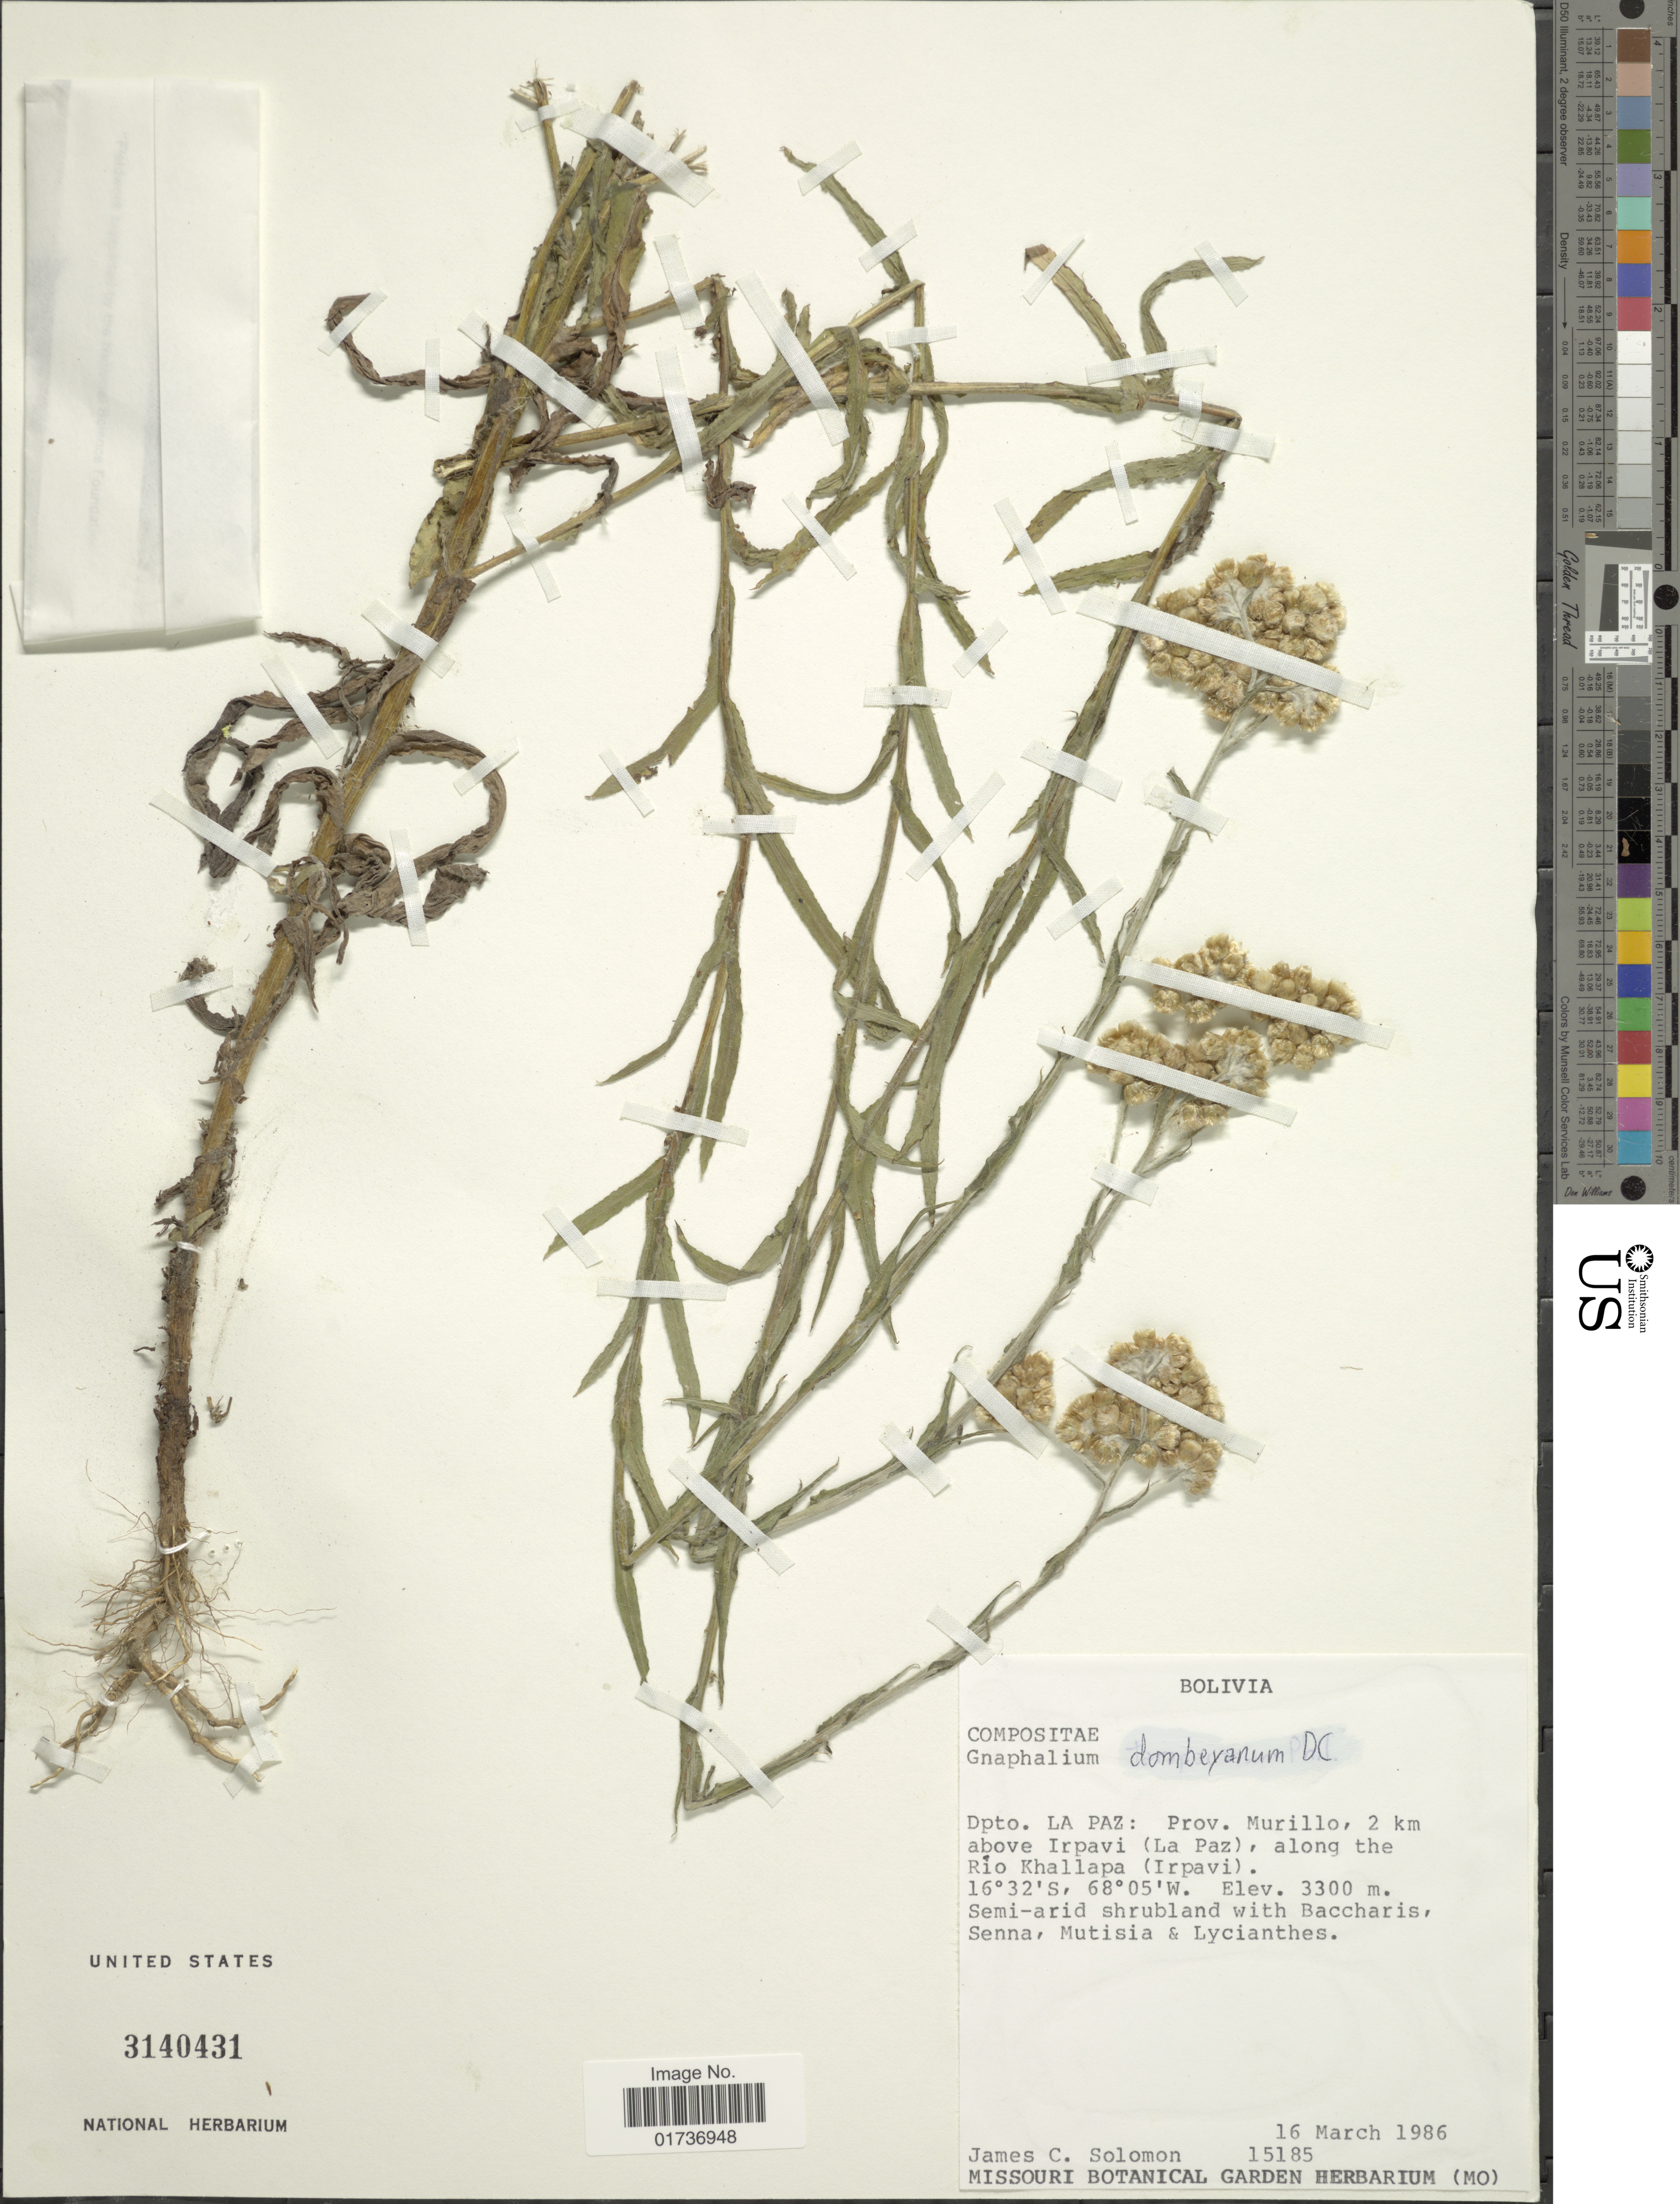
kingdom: Plantae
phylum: Tracheophyta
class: Magnoliopsida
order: Asterales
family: Asteraceae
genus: Gnaphalium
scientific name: Gnaphalium dombeyanum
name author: DC.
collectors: J. C. Solomon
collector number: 15185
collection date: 1986-03-16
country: Bolivia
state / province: La Paz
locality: Dpto La Paz: Prov. Murillo, 2 km above Irpavi (La Paz), along the Rio Khallapa (Irpavi)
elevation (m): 3300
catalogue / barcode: US 3140431